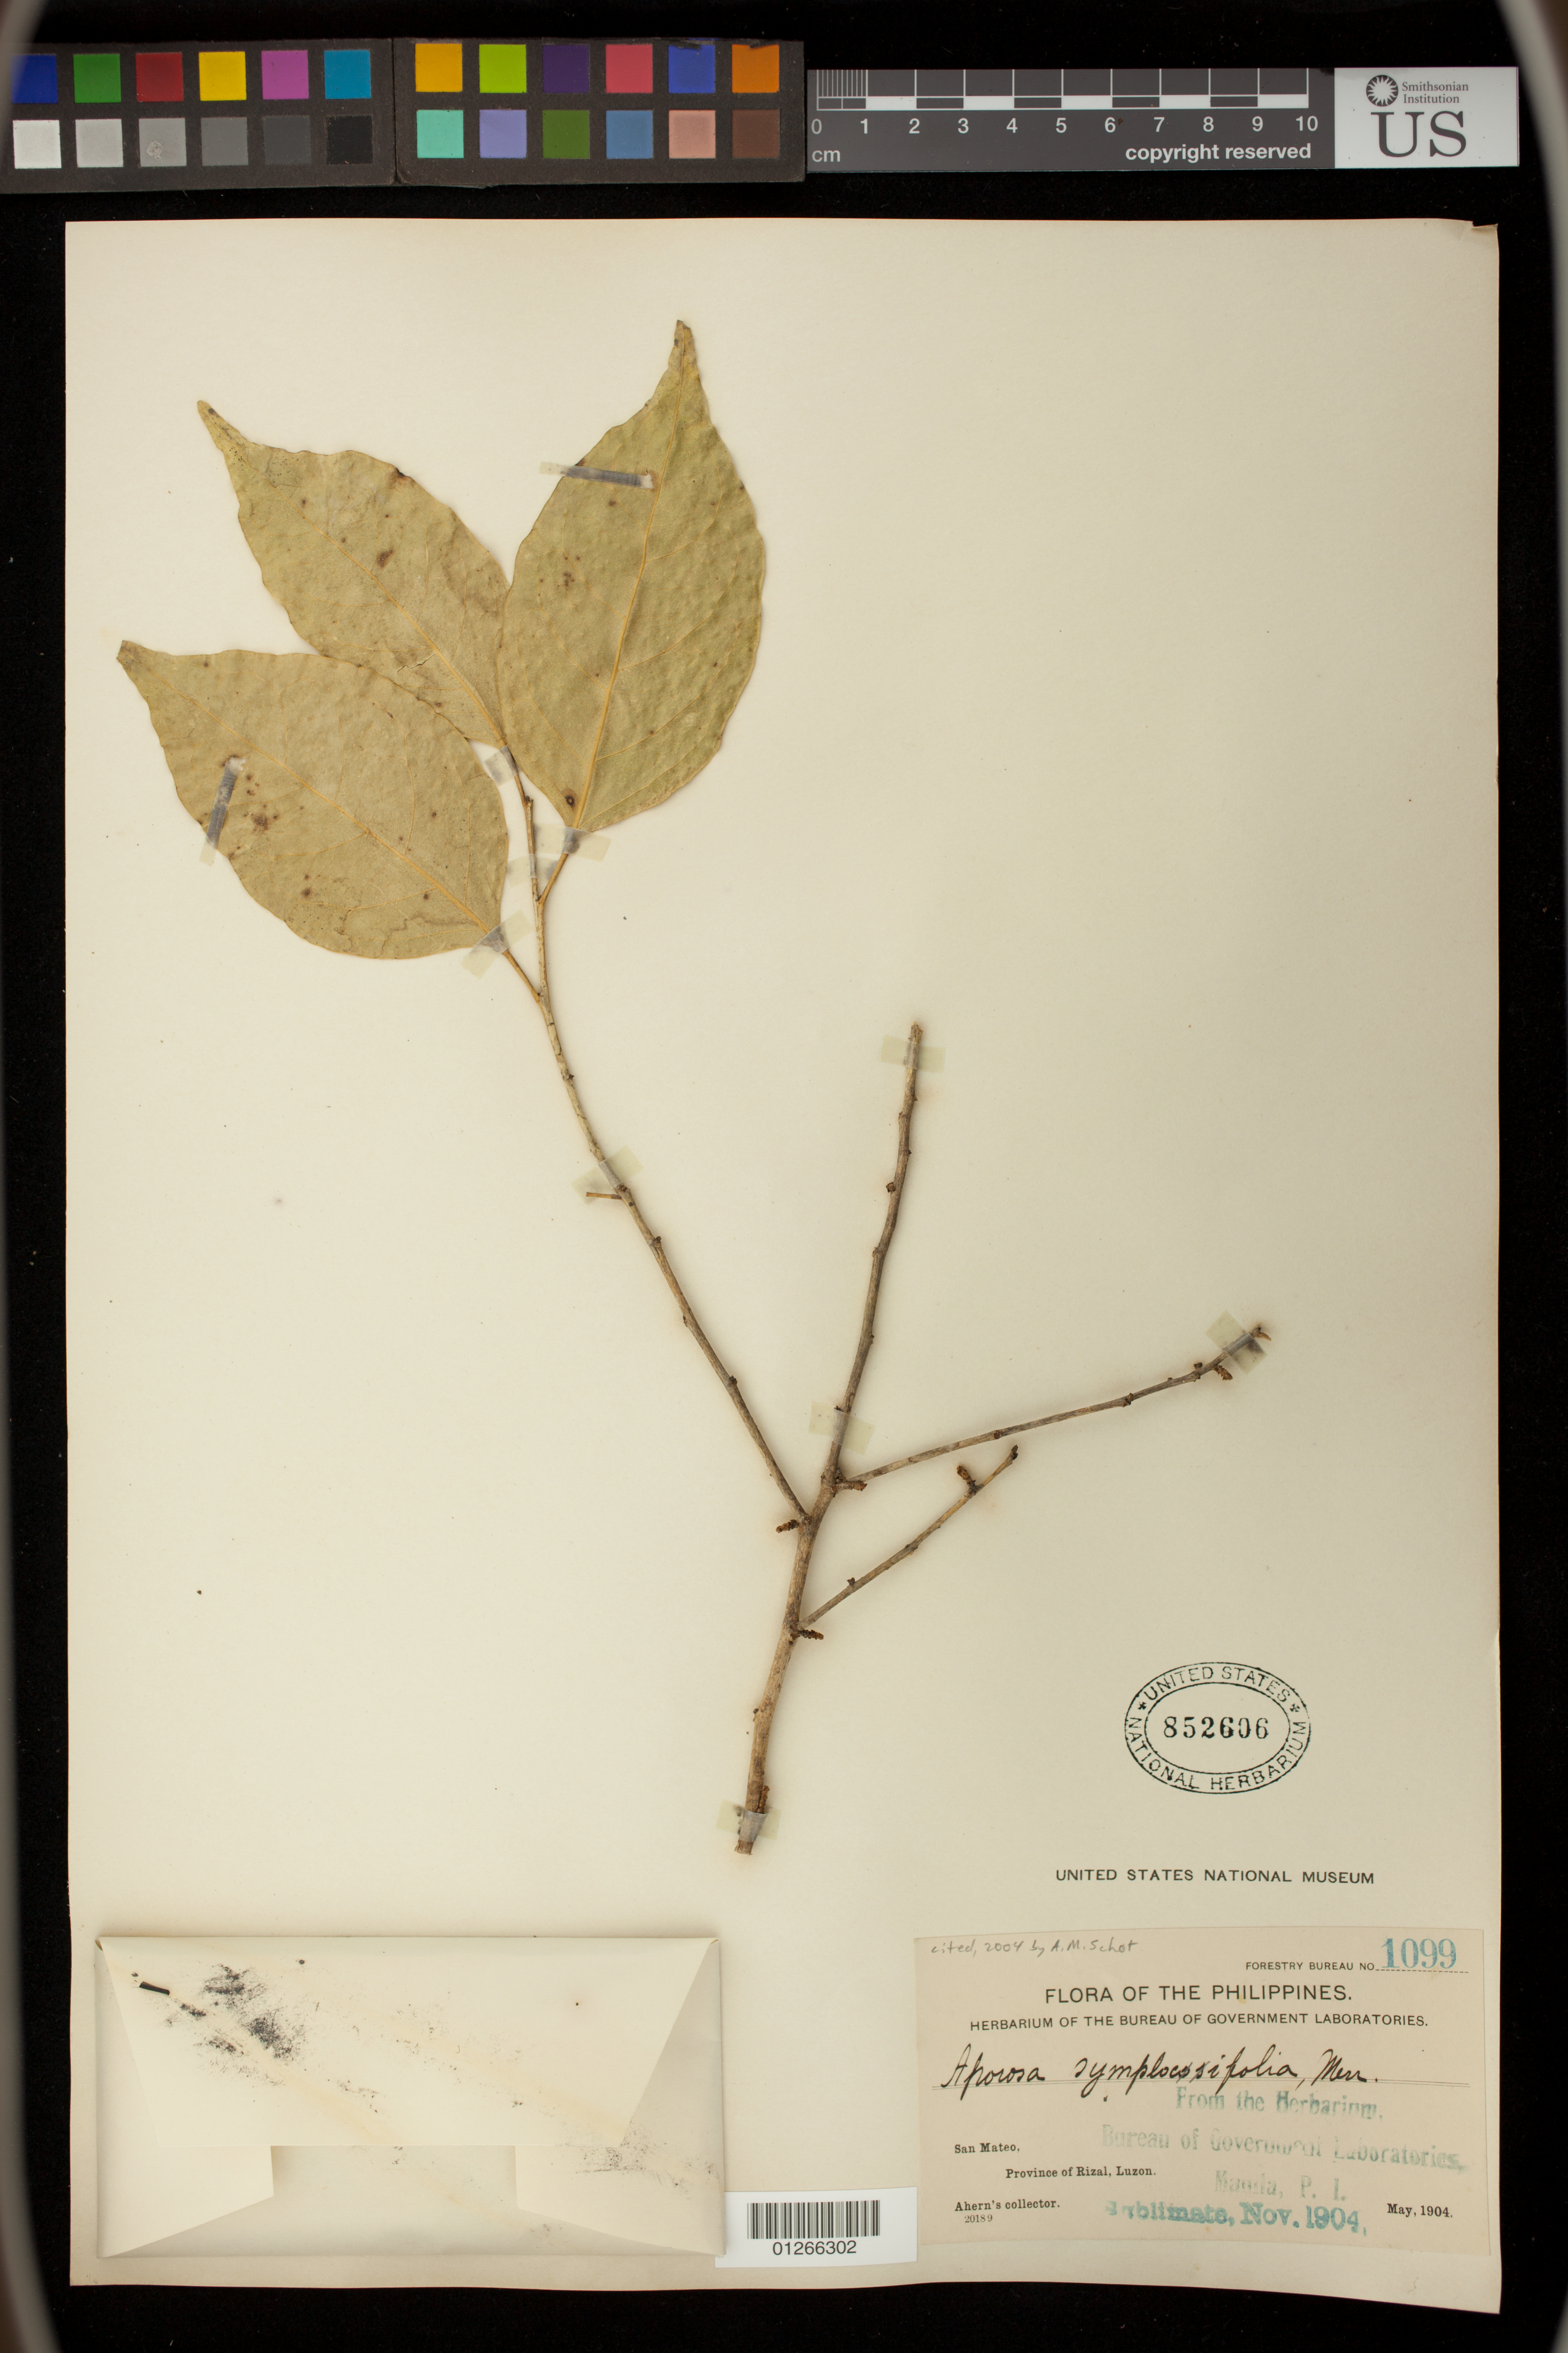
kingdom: Plantae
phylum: Tracheophyta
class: Magnoliopsida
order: Malpighiales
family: Phyllanthaceae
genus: Aporosa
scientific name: Aporosa symplocifolia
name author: Merr.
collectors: Ahern's collector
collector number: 1099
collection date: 1904-05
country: Philippines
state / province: Calabarzon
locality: San Mateo